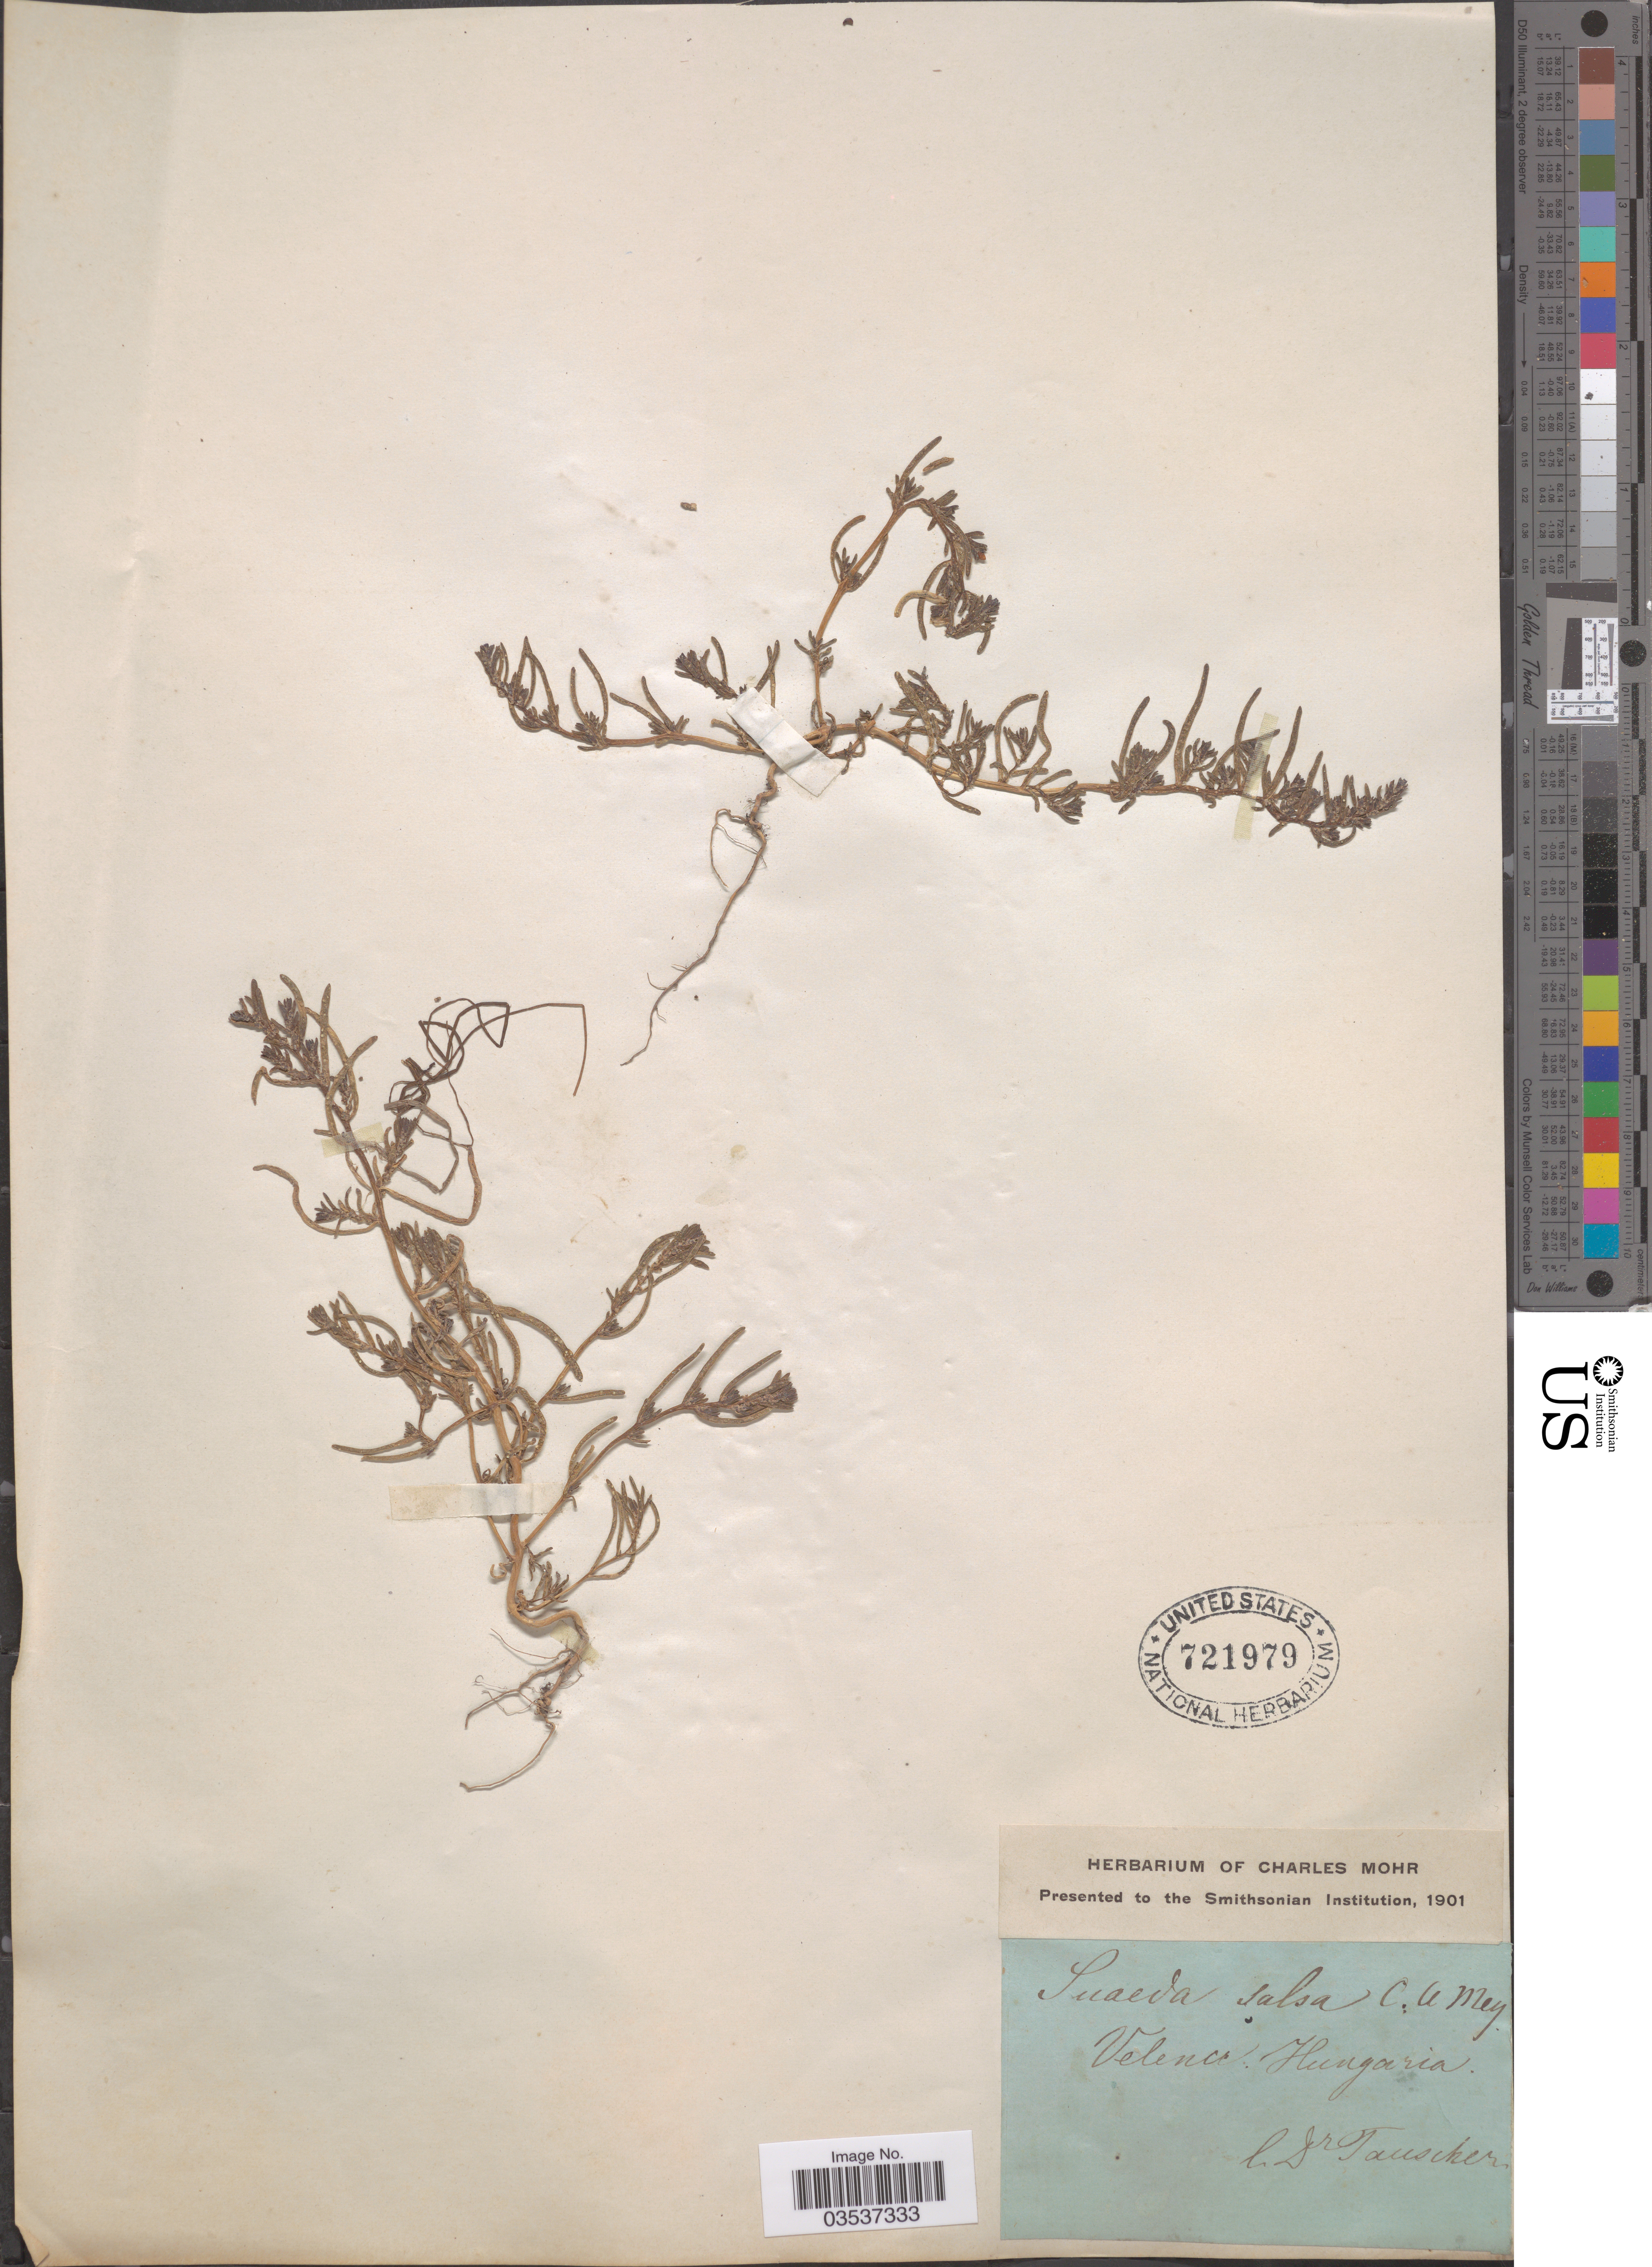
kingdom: Plantae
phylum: Tracheophyta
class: Magnoliopsida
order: Caryophyllales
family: Amaranthaceae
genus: Suaeda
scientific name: Suaeda salsa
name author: (L.) Pall.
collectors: Tauscher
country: Hungary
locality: Velence.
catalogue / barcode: US 721979